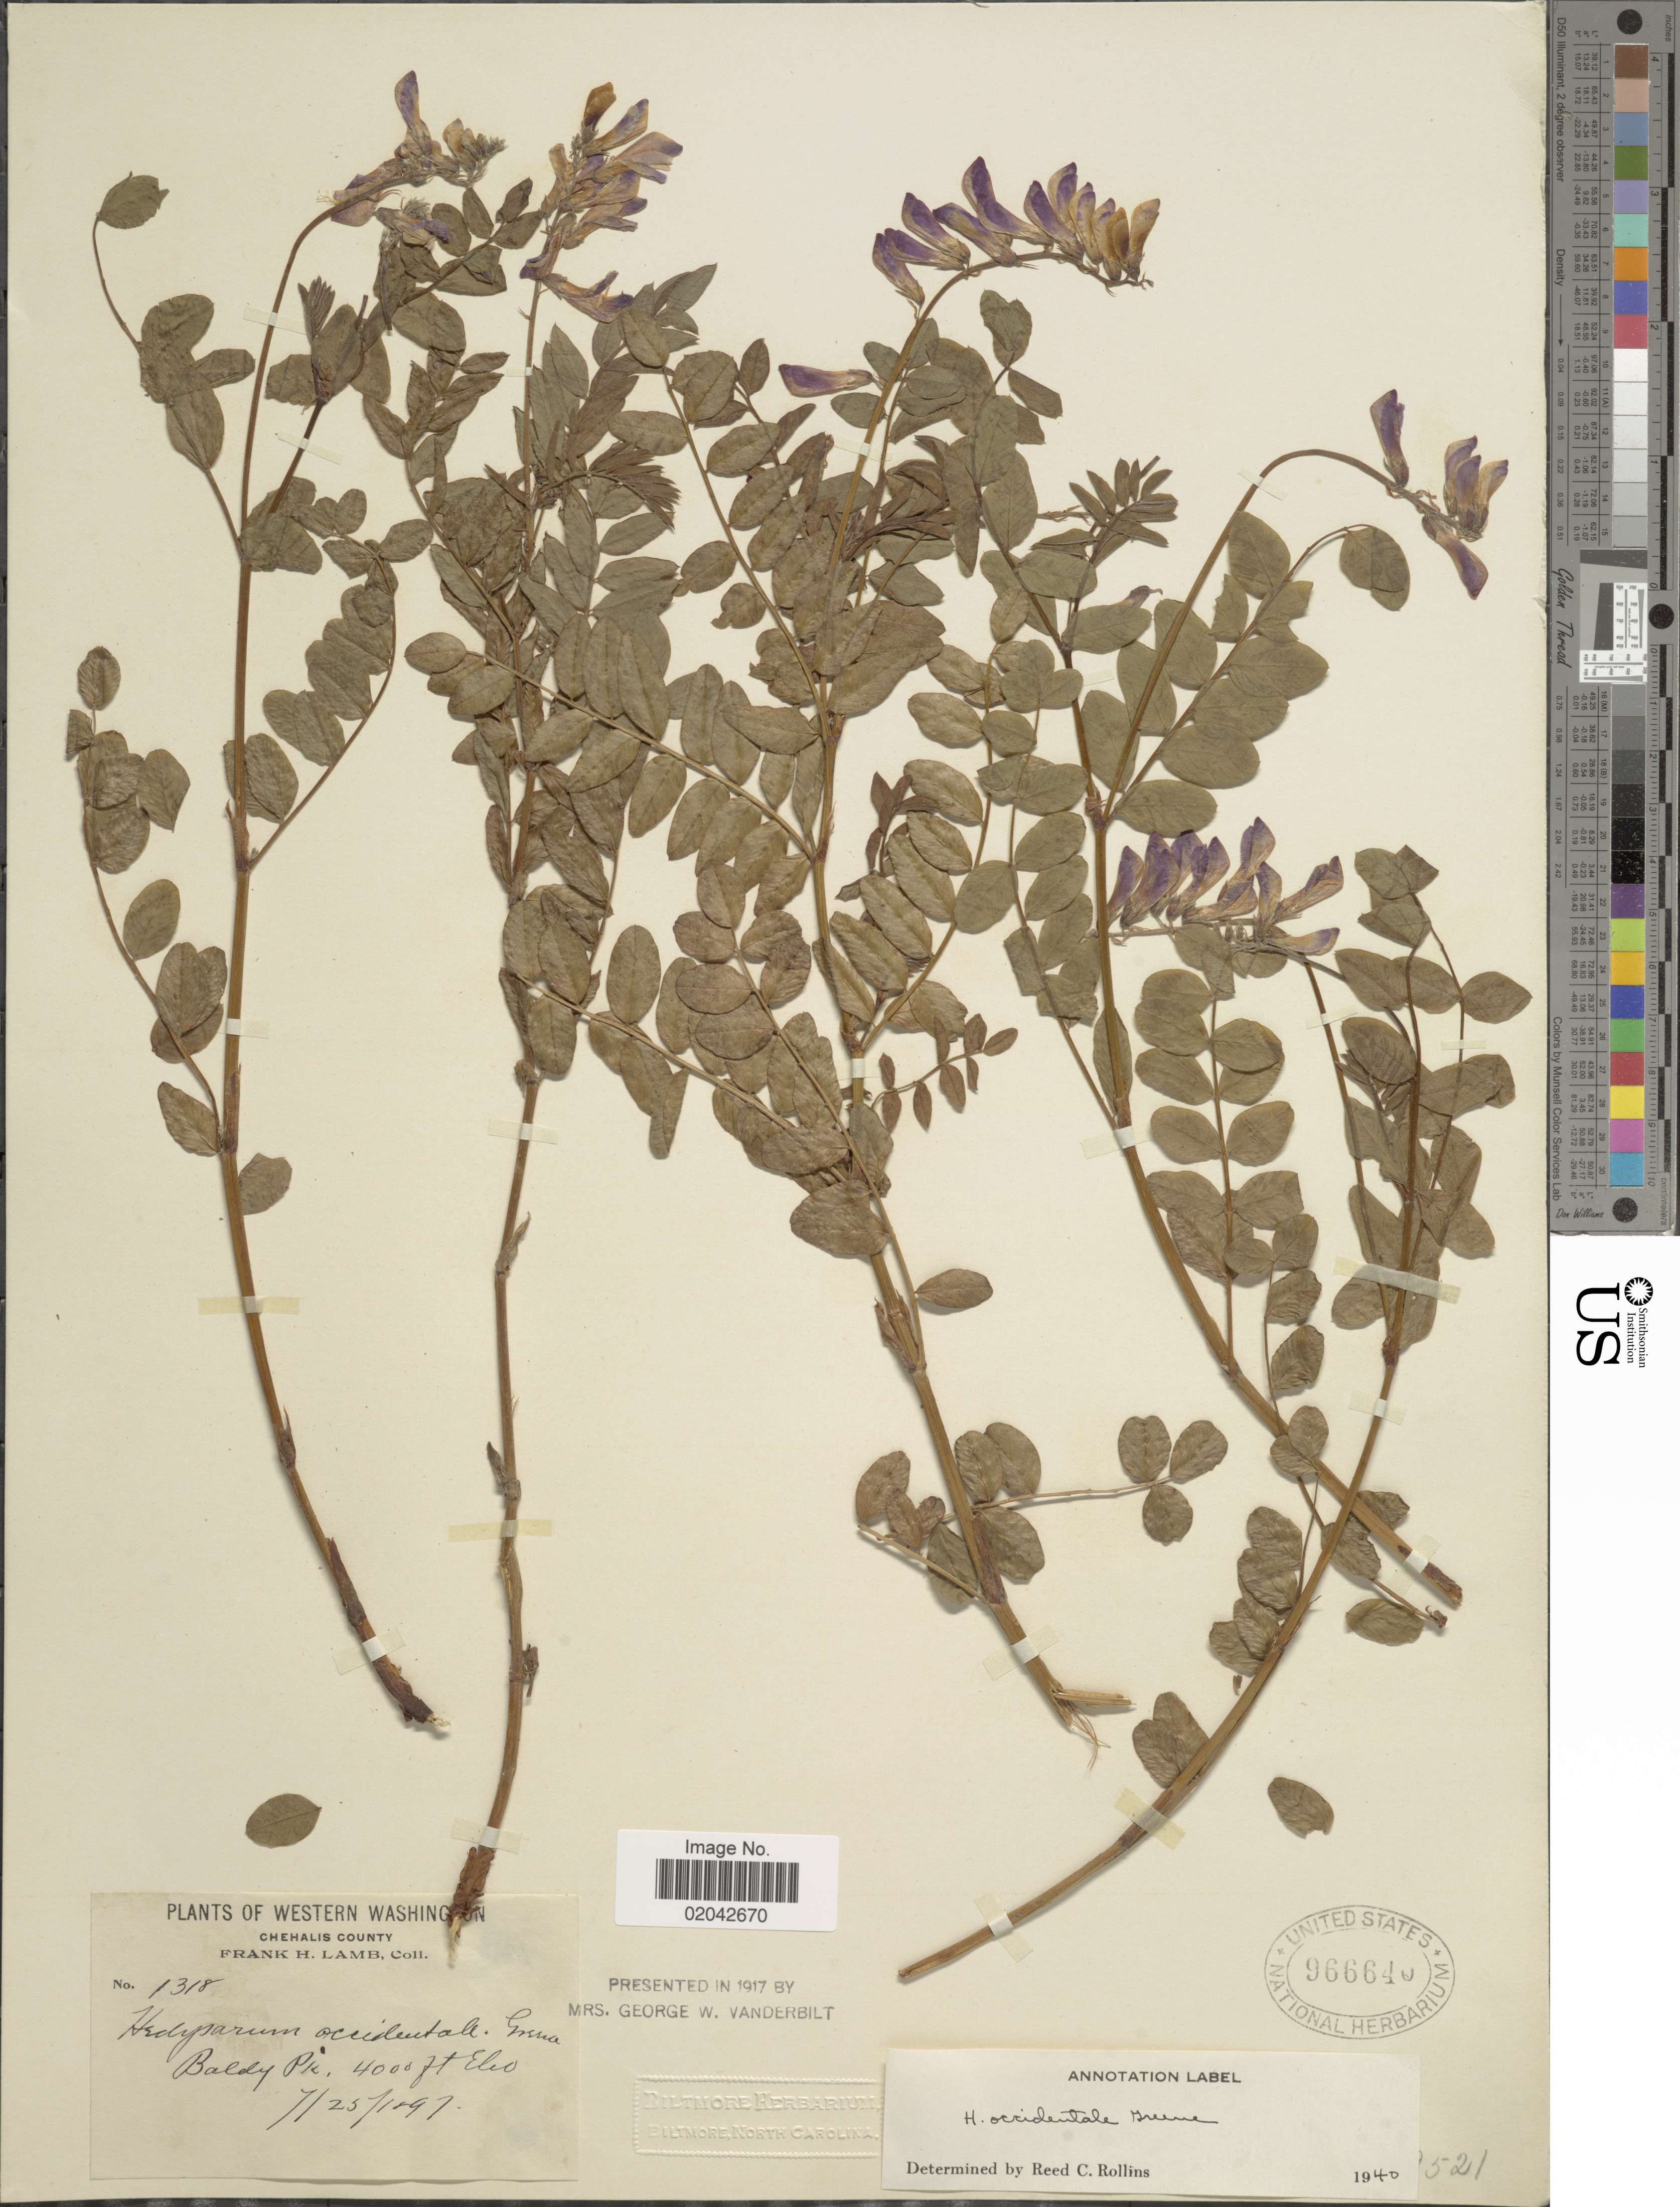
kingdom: Plantae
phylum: Tracheophyta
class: Magnoliopsida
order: Fabales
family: Fabaceae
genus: Hedysarum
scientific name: Hedysarum occidentale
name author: Greene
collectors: F. H. Lamb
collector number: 1318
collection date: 1897-07-25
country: United States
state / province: Washington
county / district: Grays Harbor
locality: Western Wahsington, , Baldy Co.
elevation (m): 1219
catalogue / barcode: US 966640